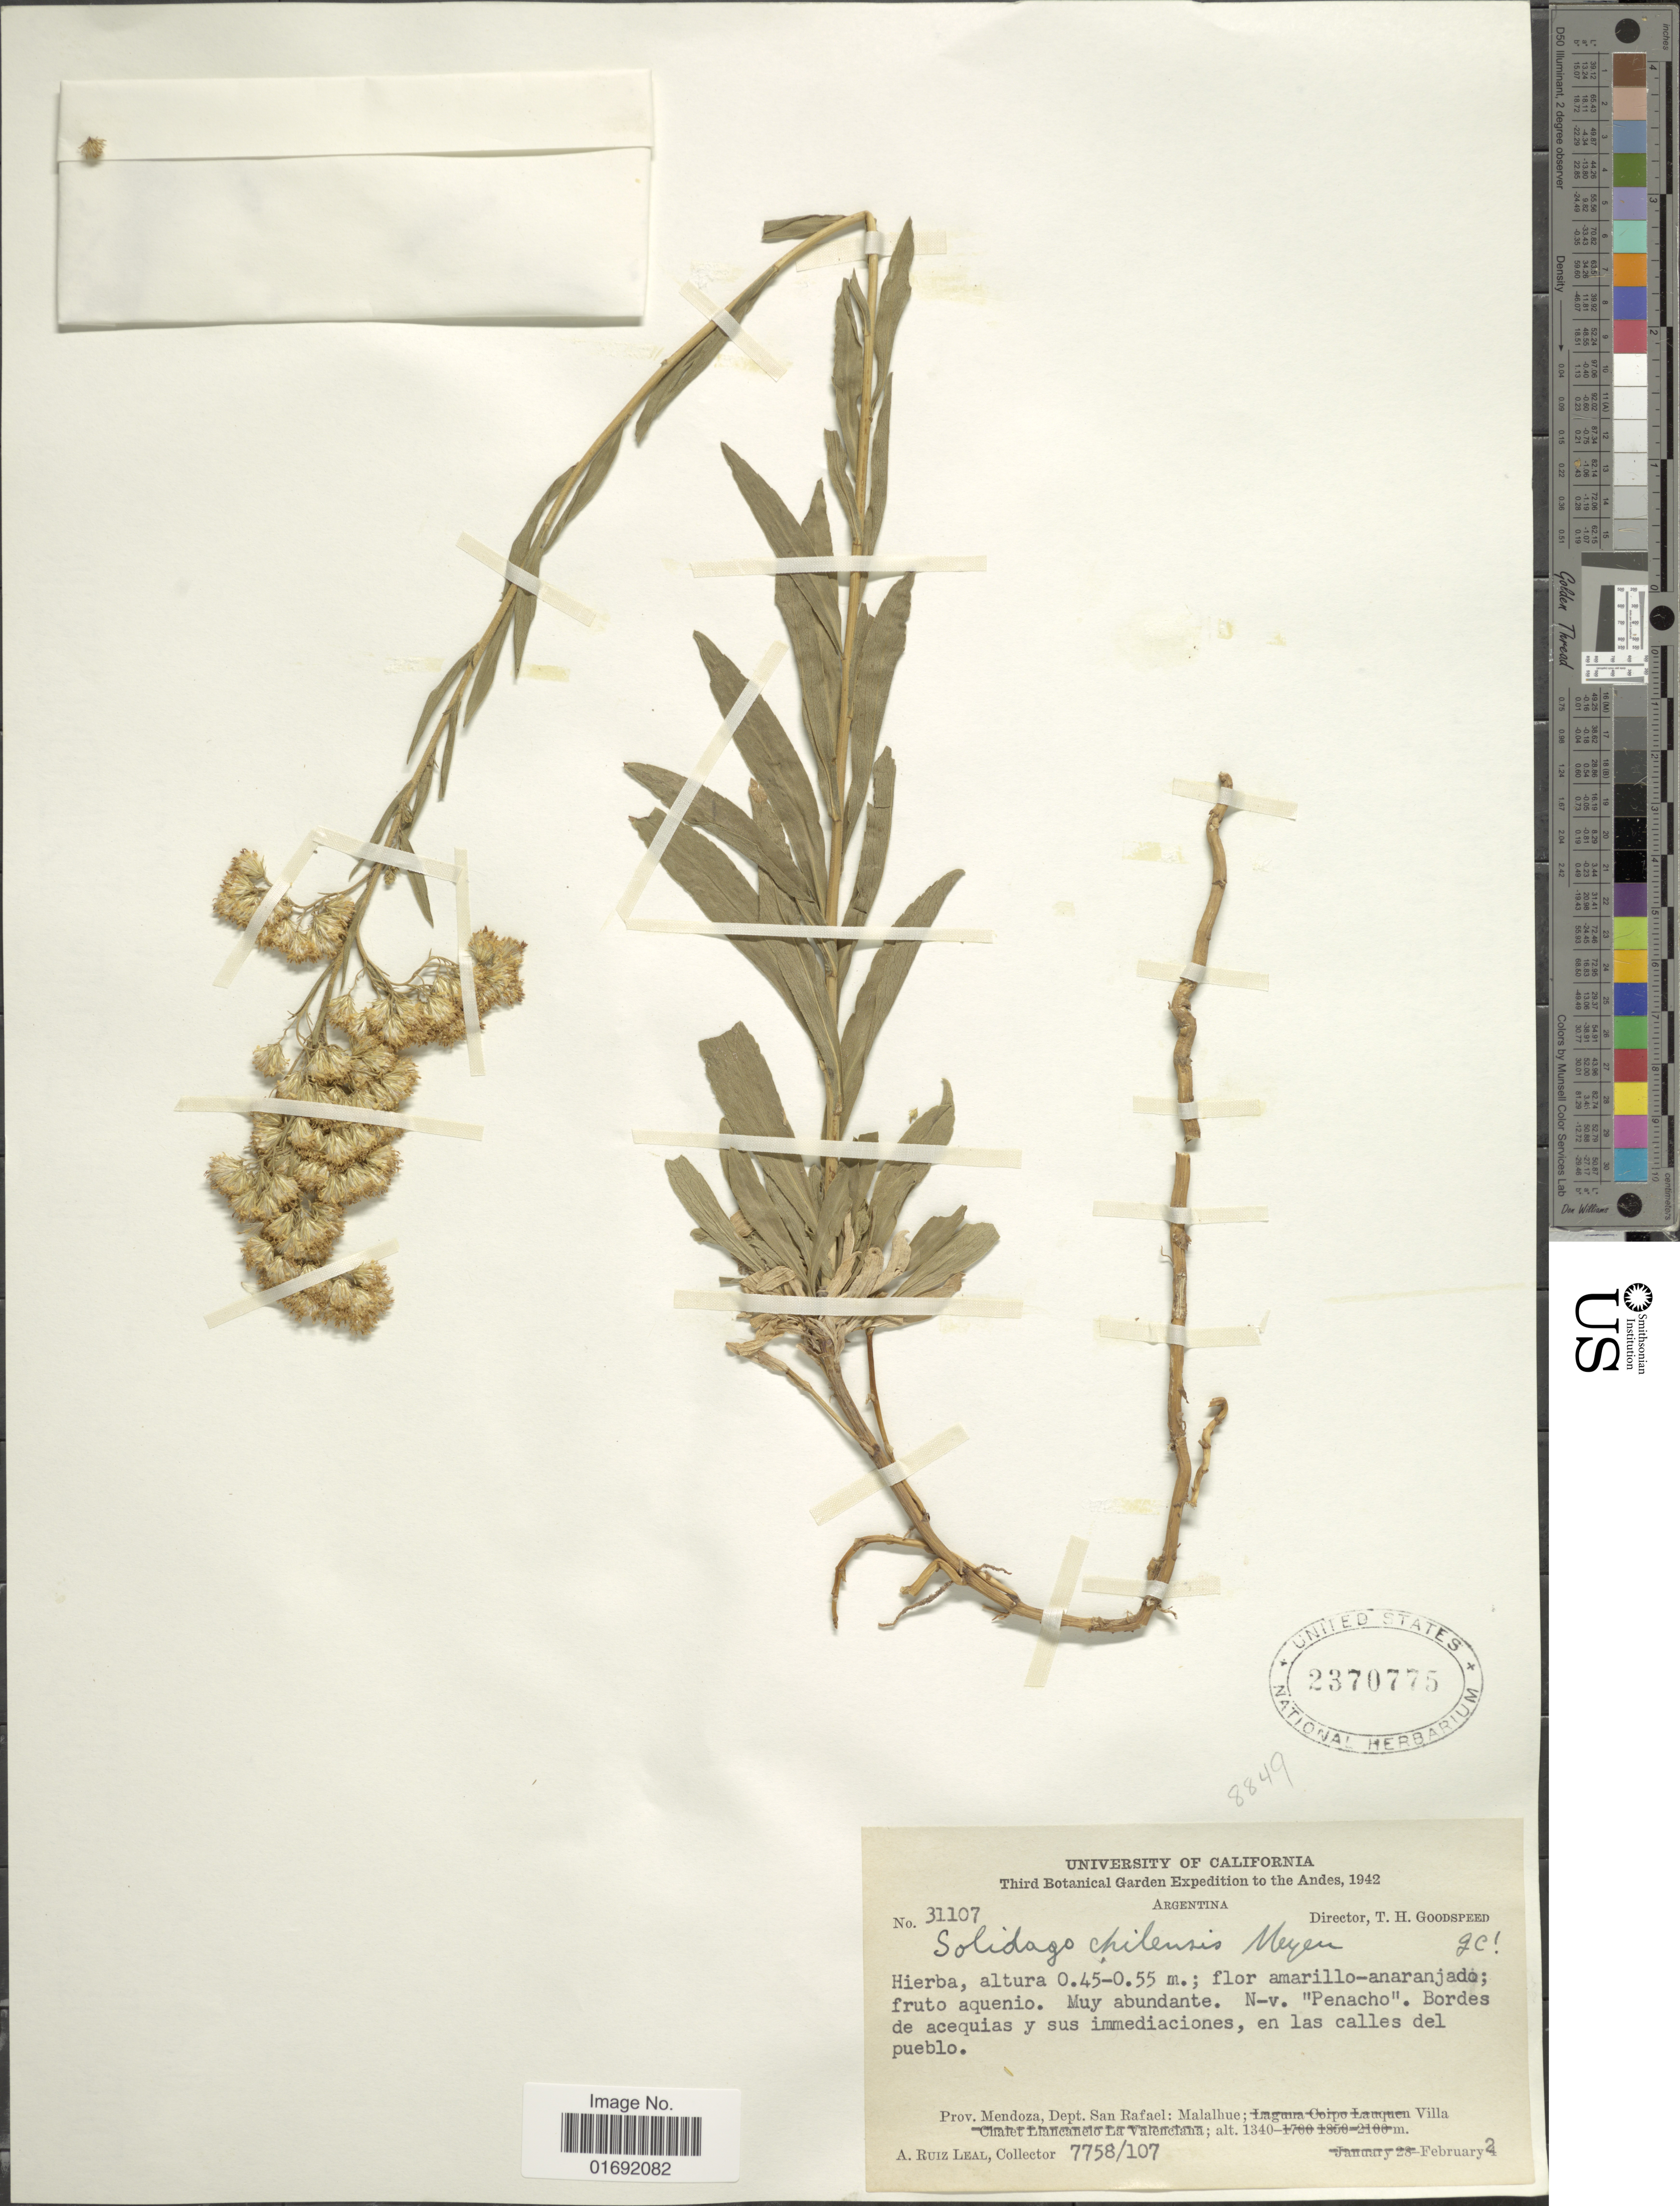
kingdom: Plantae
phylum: Tracheophyta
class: Magnoliopsida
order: Asterales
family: Asteraceae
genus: Solidago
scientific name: Solidago chilensis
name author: Meyen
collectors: A. R. Leal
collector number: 7758/107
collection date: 1942-02-02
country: Argentina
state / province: Mendoza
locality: Andes, Dept. San Rafael, Malalhue, Villa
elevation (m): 1340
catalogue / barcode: US 2370775